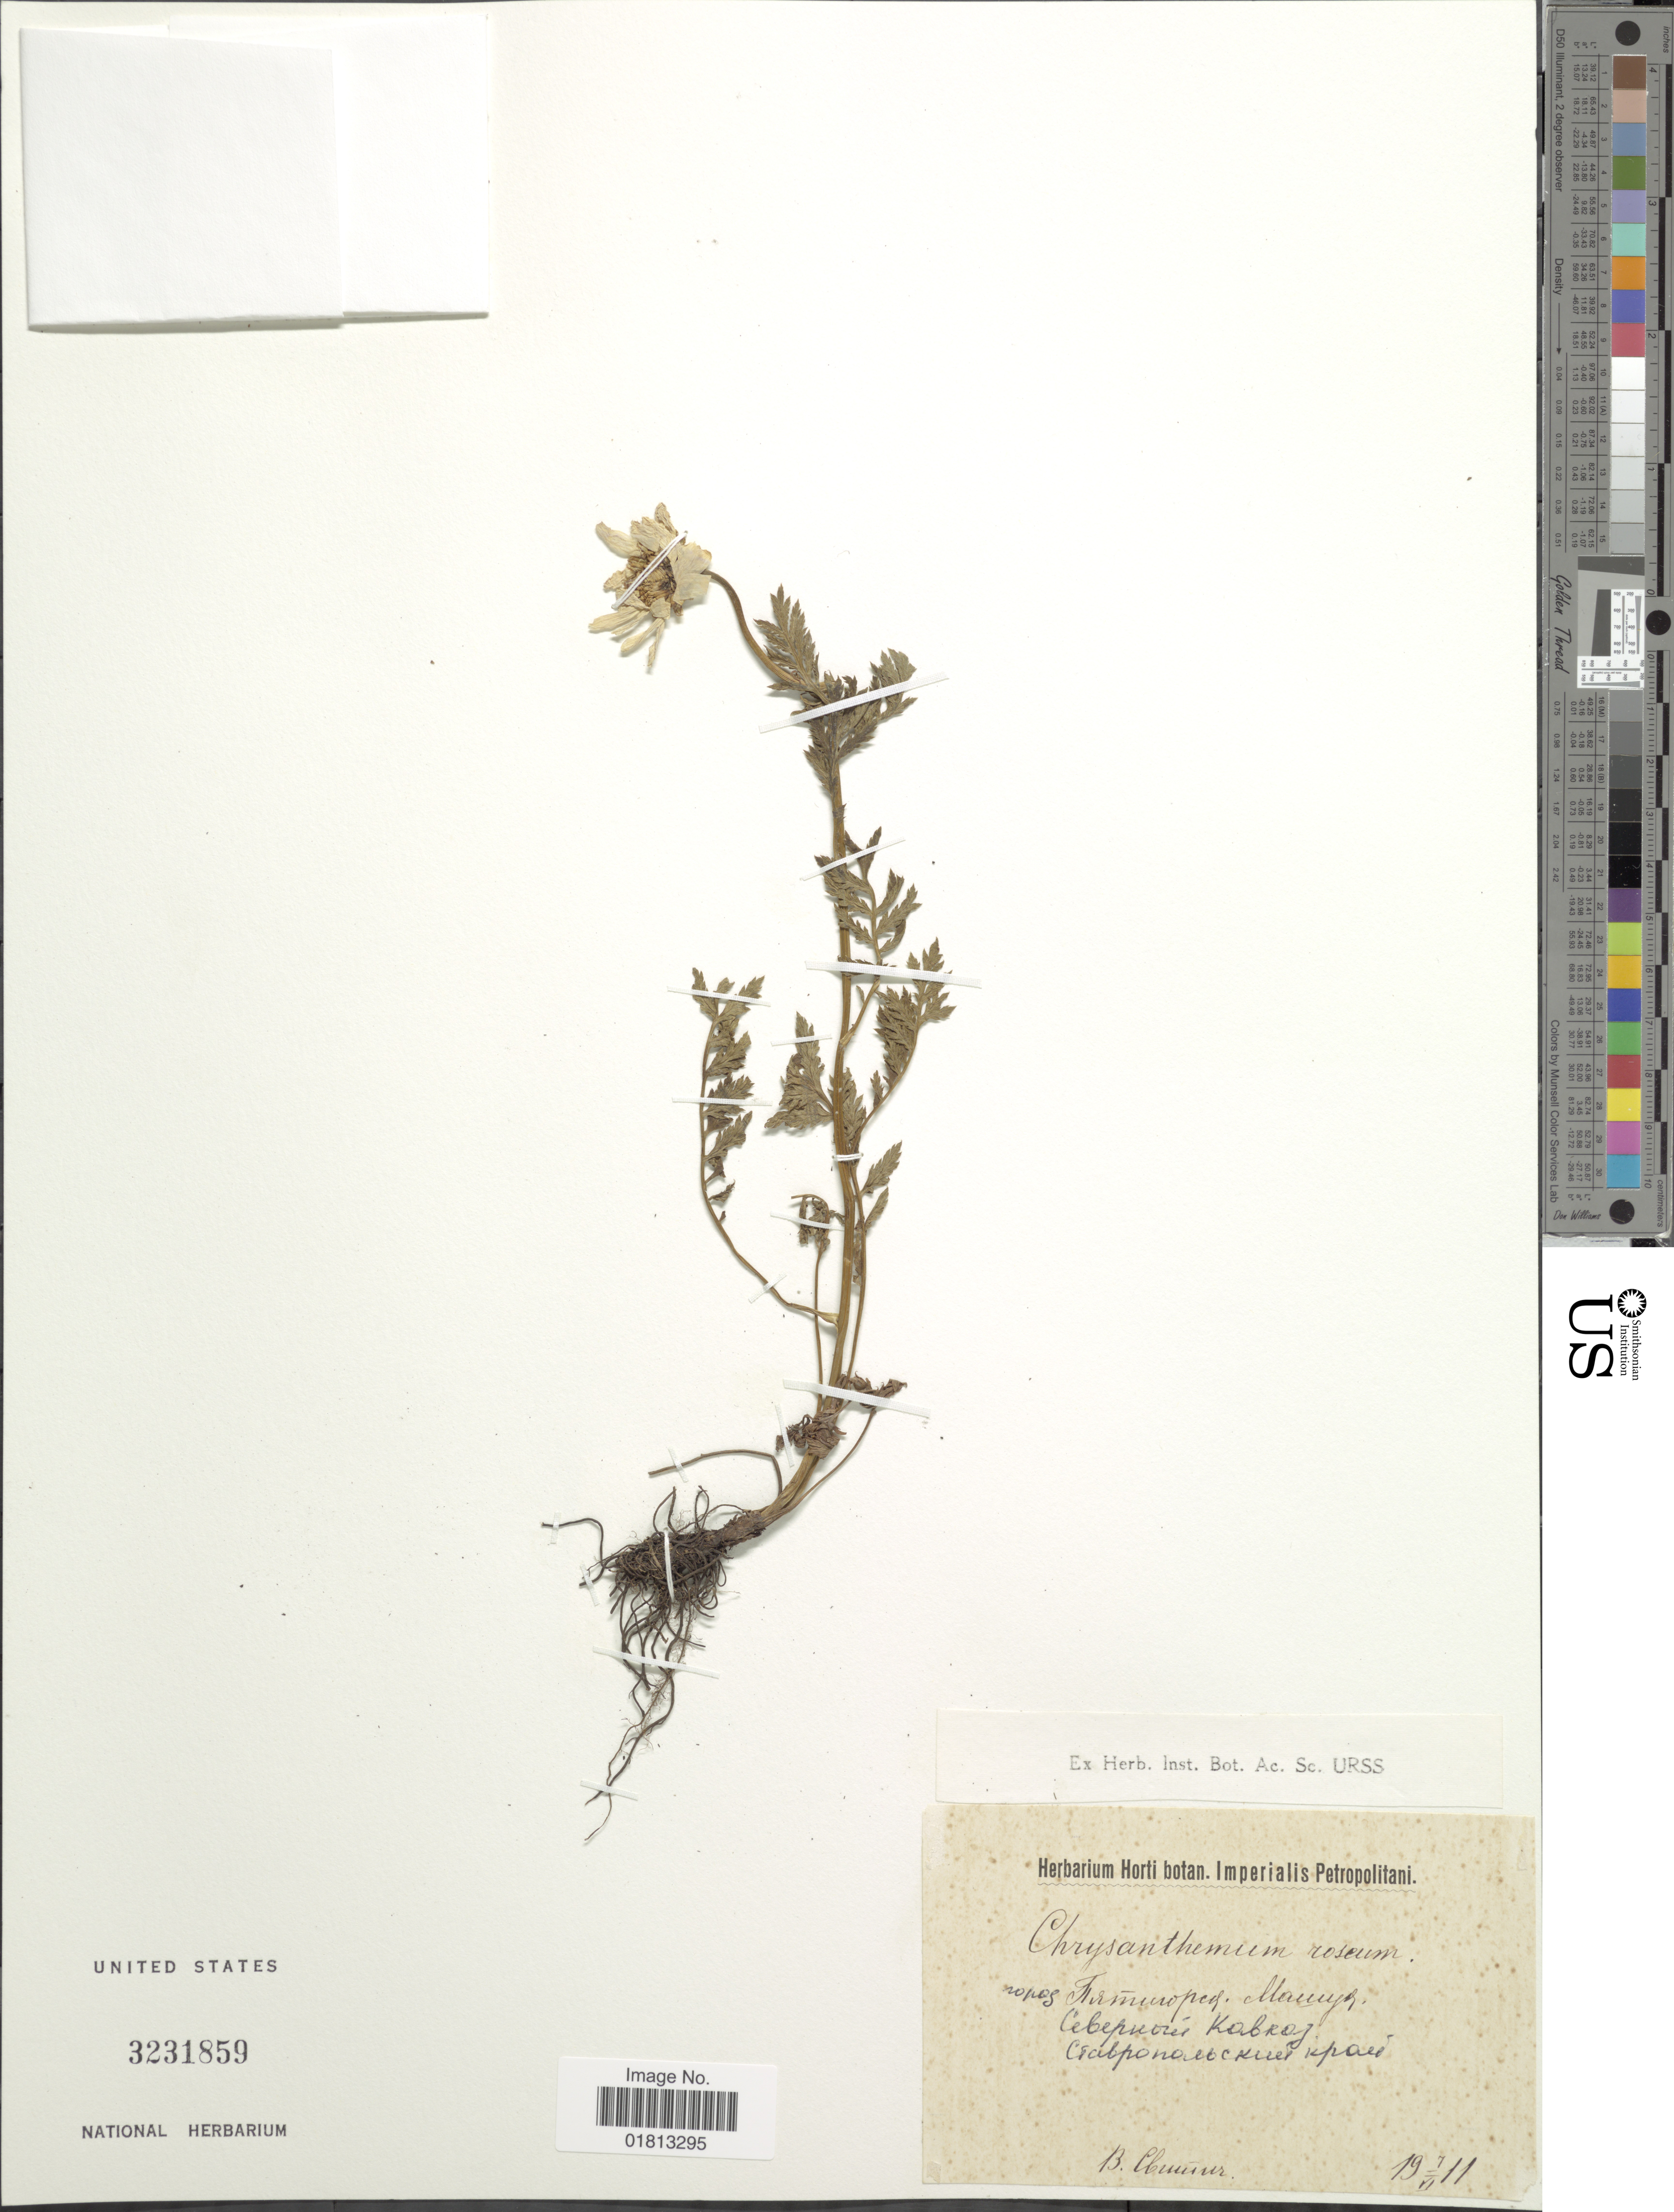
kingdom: Plantae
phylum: Tracheophyta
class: Magnoliopsida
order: Asterales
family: Asteraceae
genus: Tanacetum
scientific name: Tanacetum coccineum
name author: (Willd.) Grierson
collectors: B. Clumer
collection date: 1911-06-07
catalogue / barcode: US 3231859